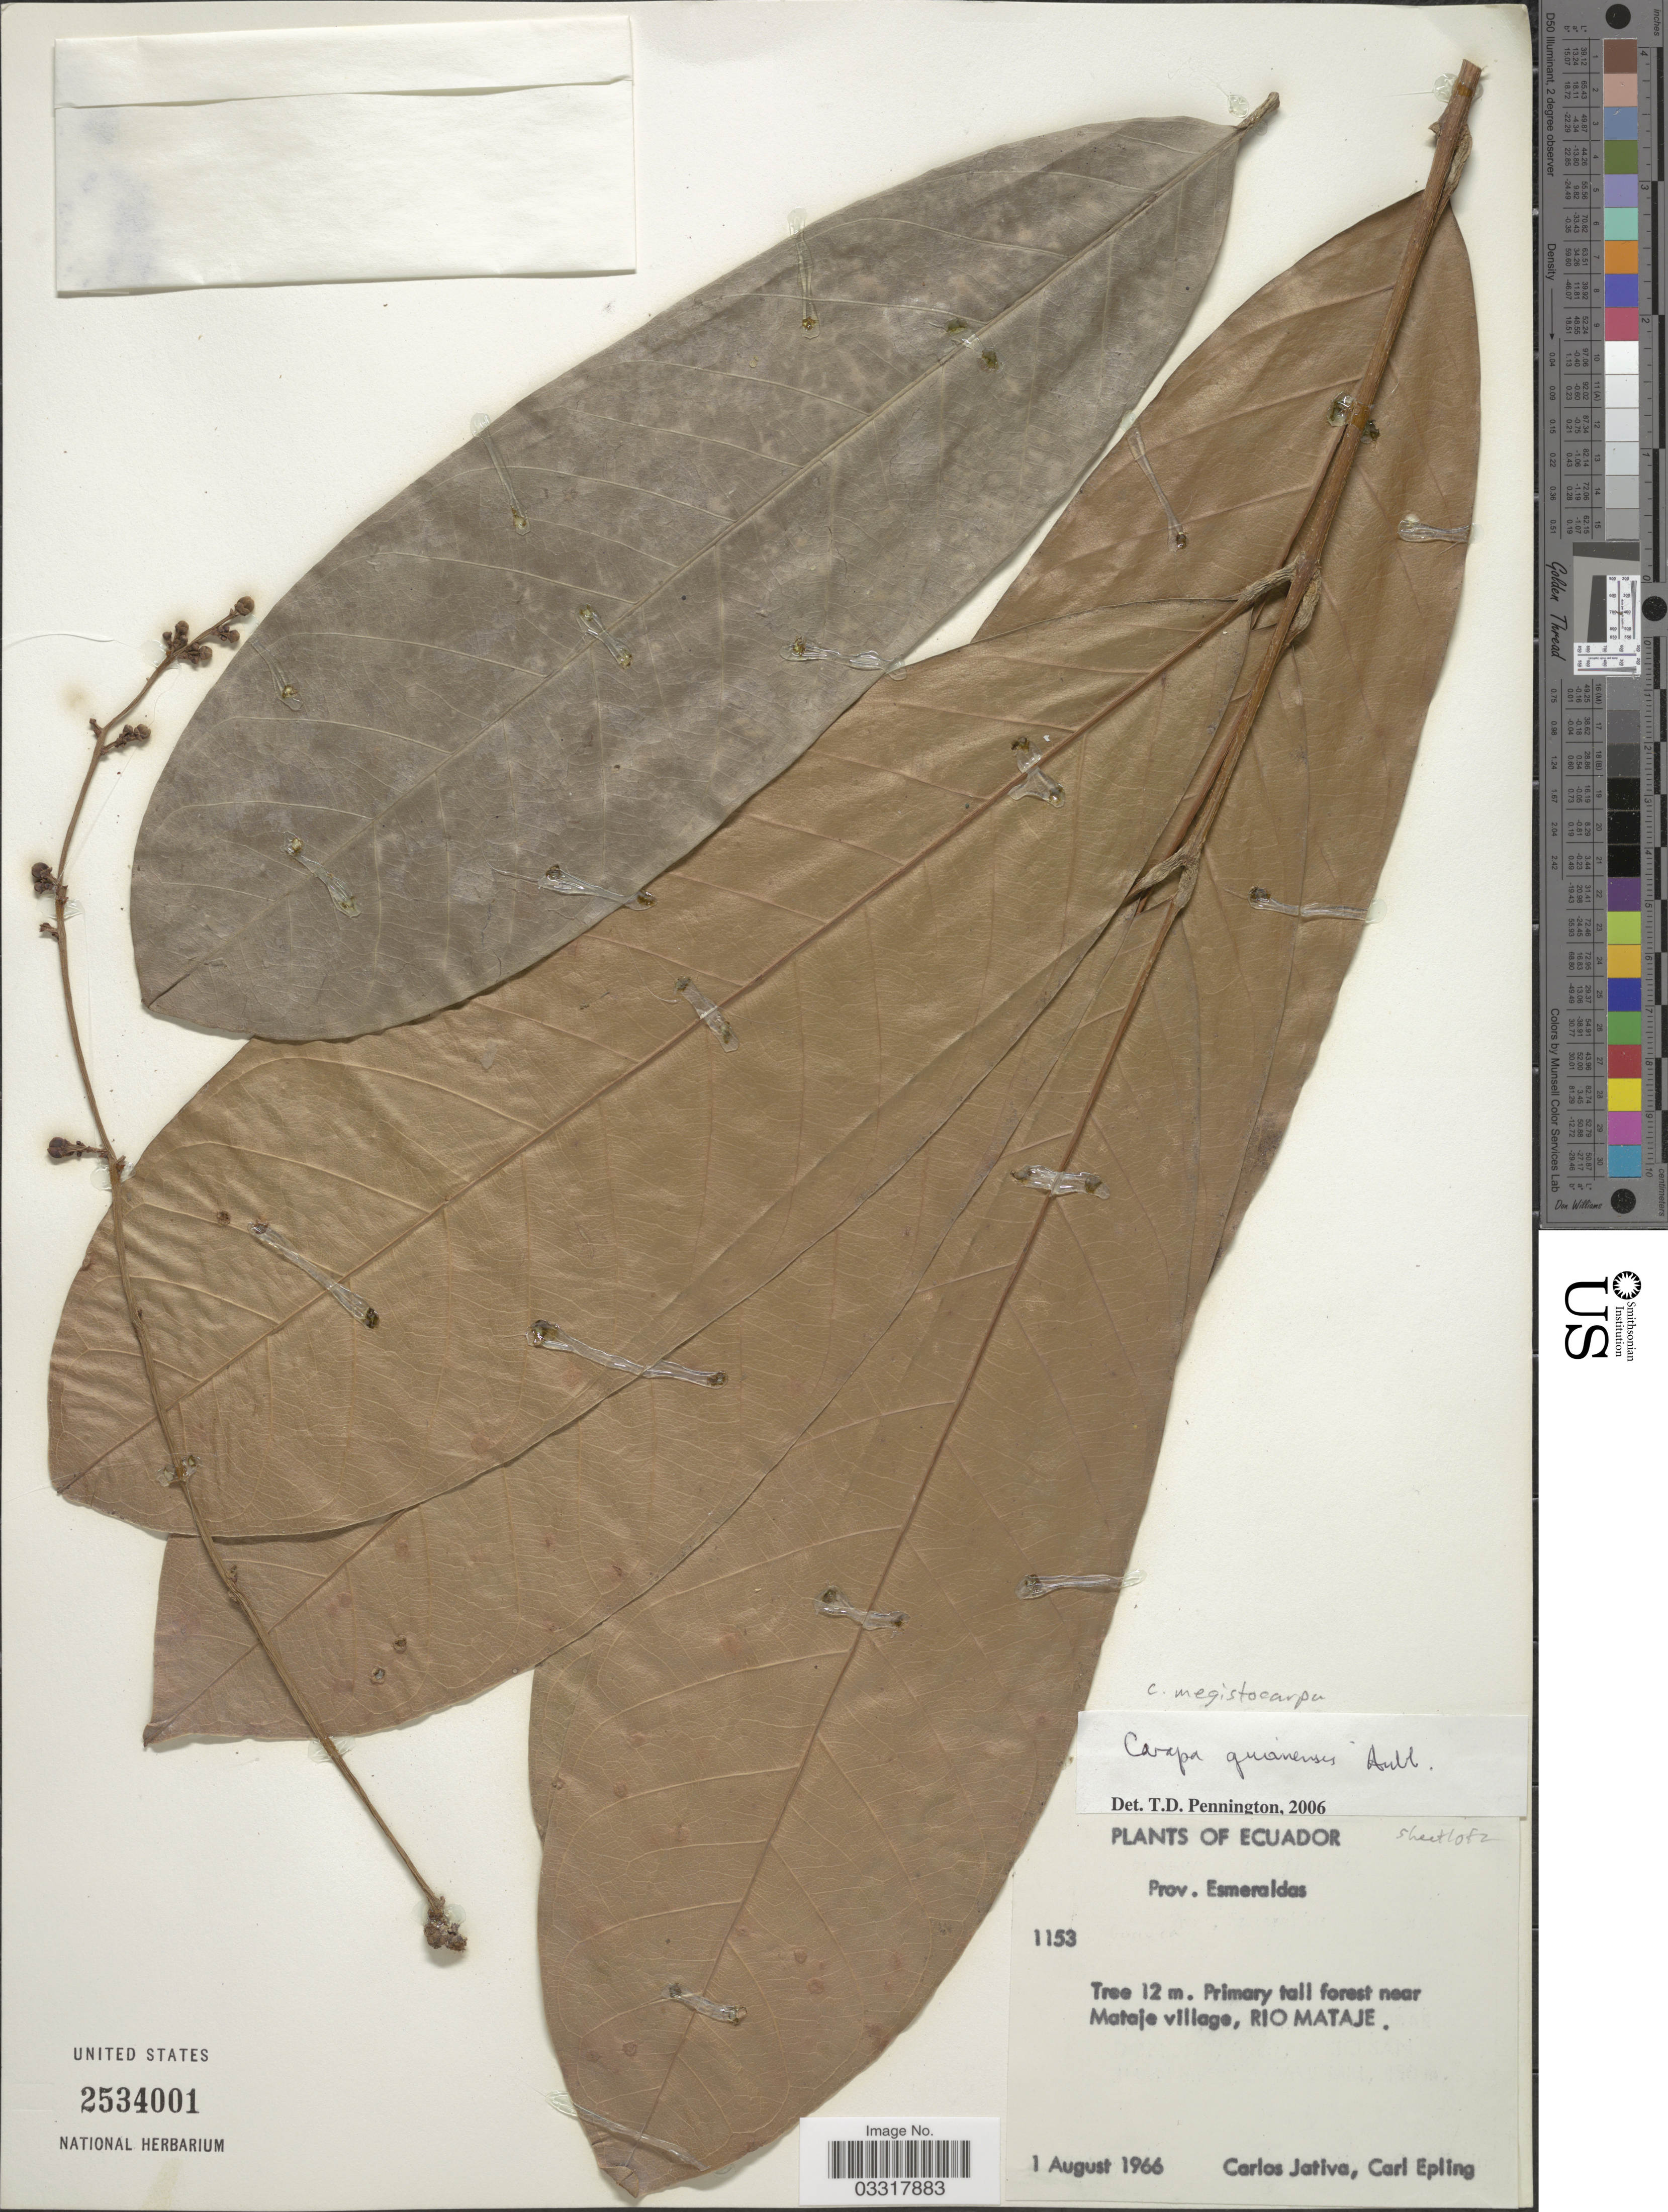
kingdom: Plantae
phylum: Tracheophyta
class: Magnoliopsida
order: Sapindales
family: Meliaceae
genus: Carapa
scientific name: Carapa megistocarpa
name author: A.H. Gentry & Dodson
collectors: C. D. Játiva & C. C. Epling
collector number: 1153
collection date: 1966-08-01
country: Ecuador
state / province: Esmeraldas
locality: Primary tall forest near Mataje village, Rio Mataje.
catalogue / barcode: US 2534001